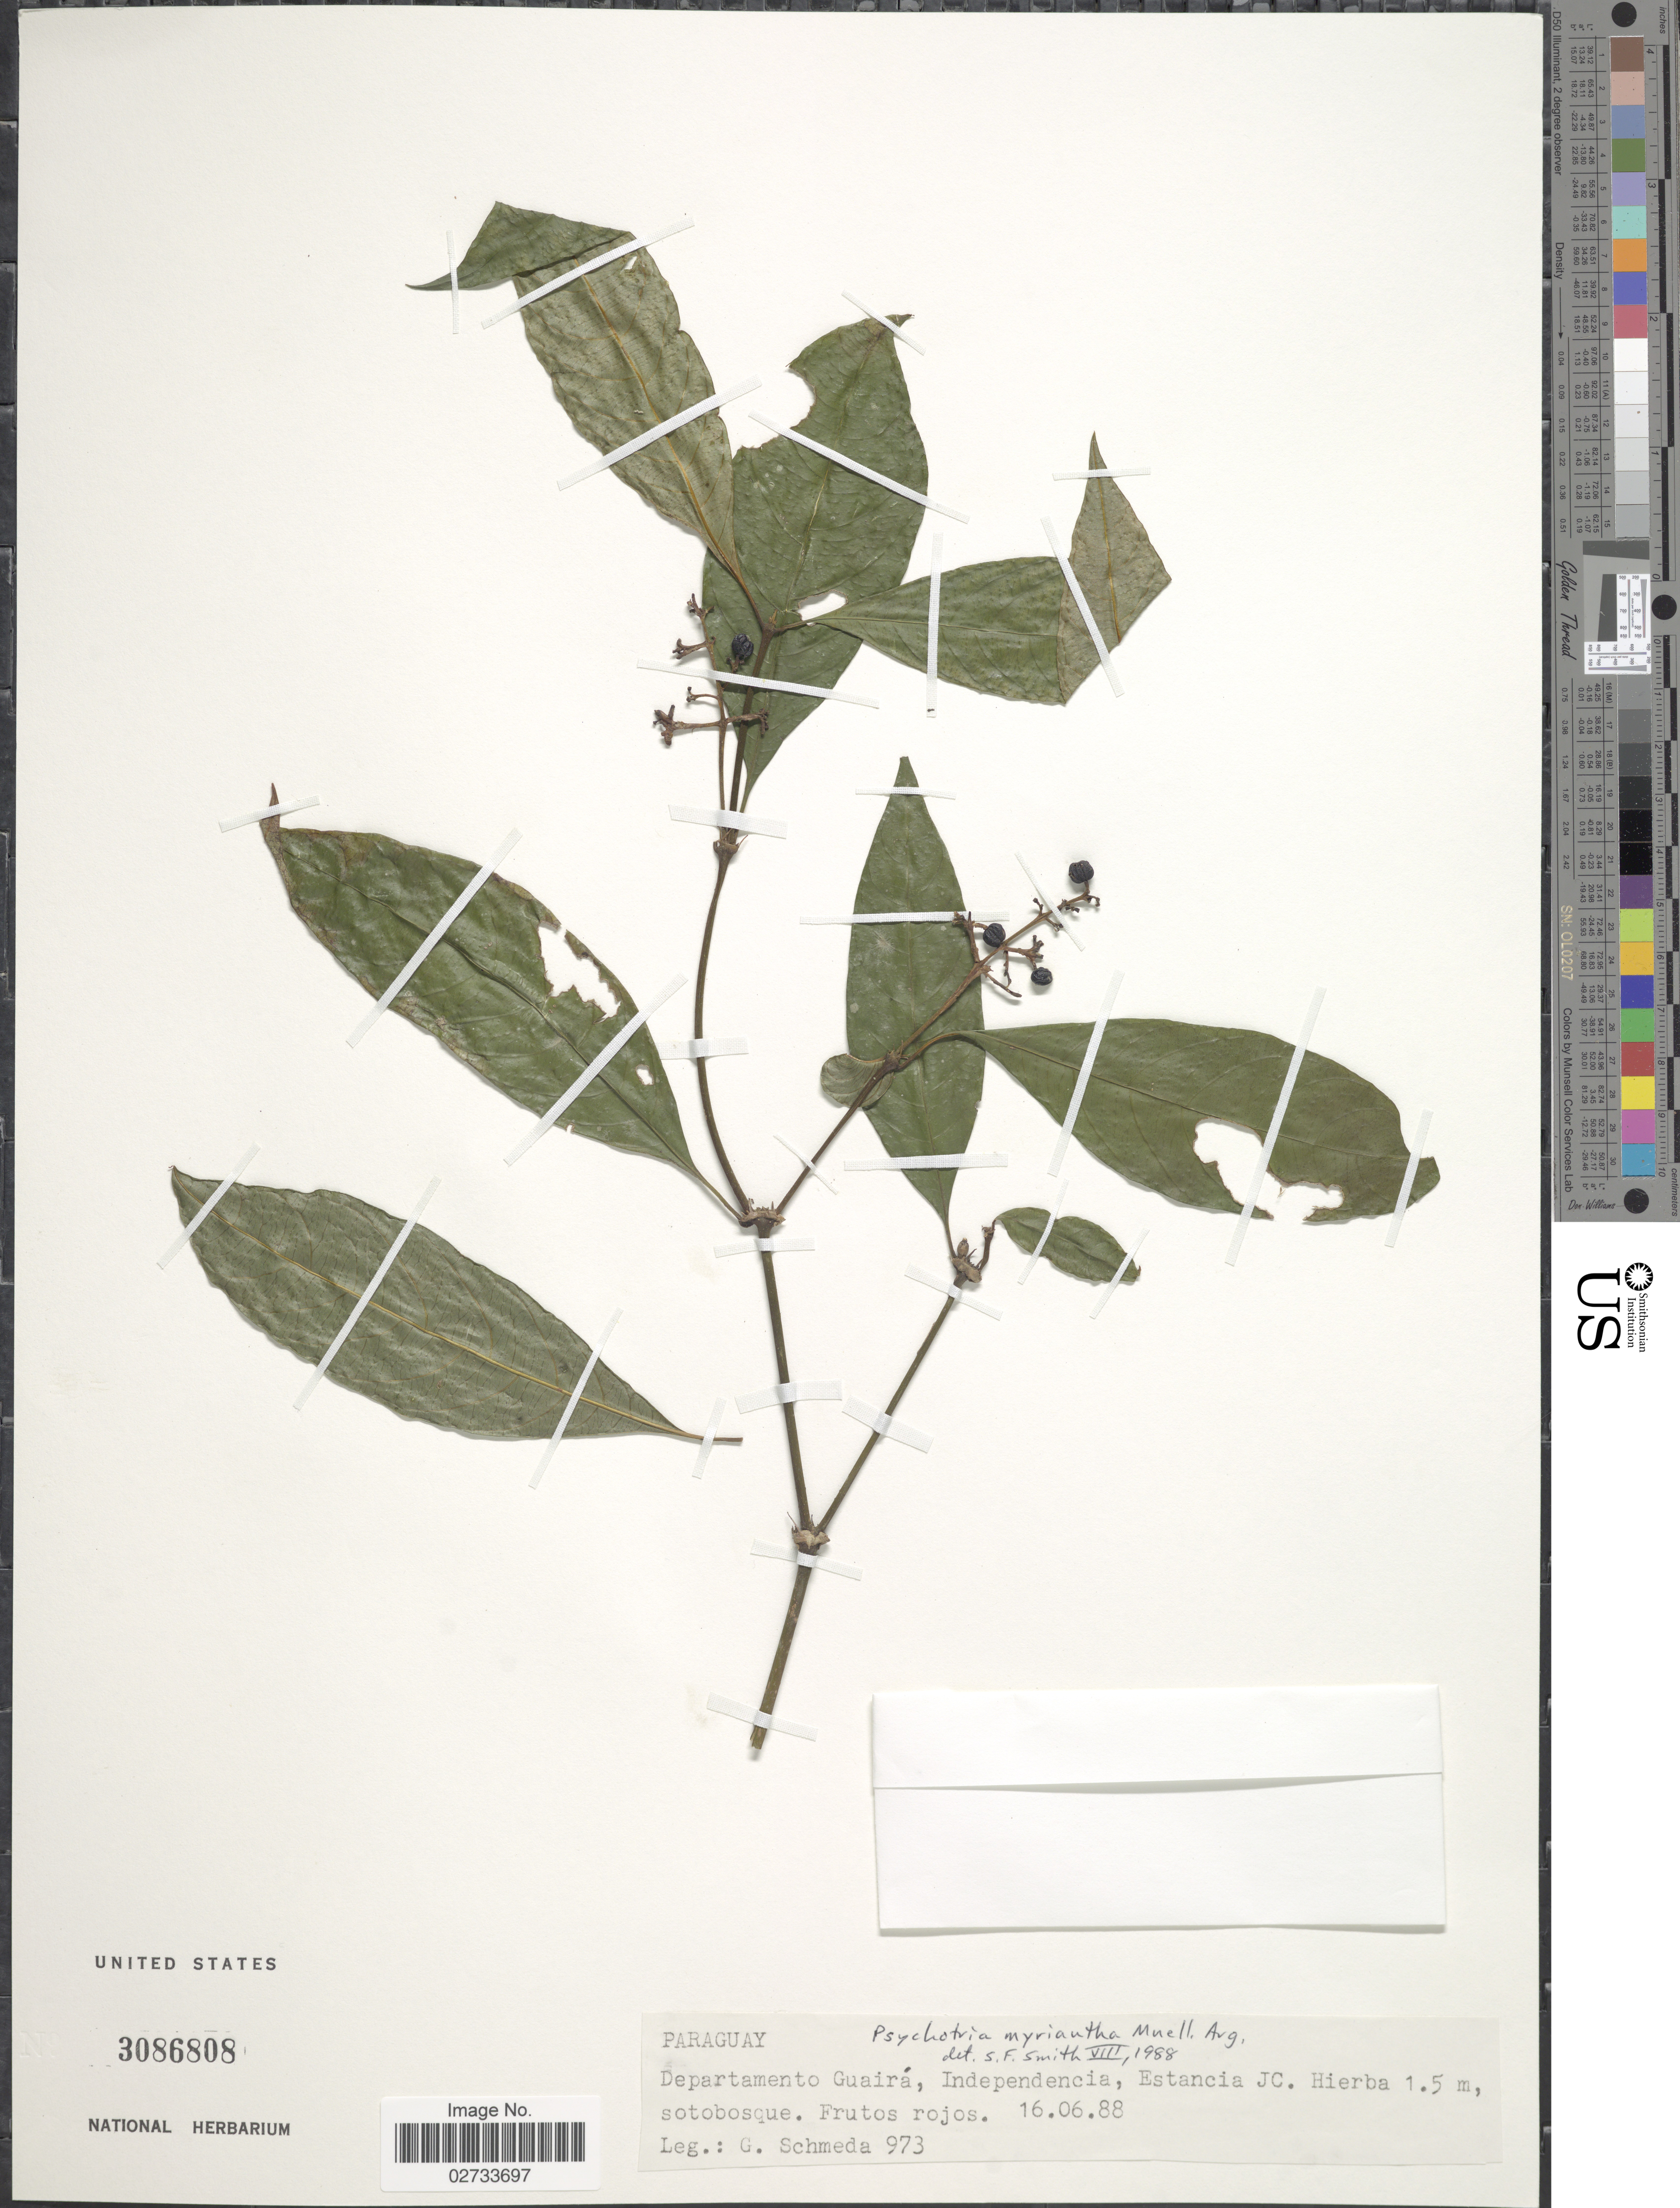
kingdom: Plantae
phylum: Tracheophyta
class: Magnoliopsida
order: Gentianales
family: Rubiaceae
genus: Psychotria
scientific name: Psychotria myriantha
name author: Müll. Arg.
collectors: G. Schmeda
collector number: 973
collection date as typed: Transcribed d/m/y: 16/6/88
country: Paraguay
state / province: Guaira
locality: Departamento Guairá, Independencia, Estancia JC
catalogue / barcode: US 3086808